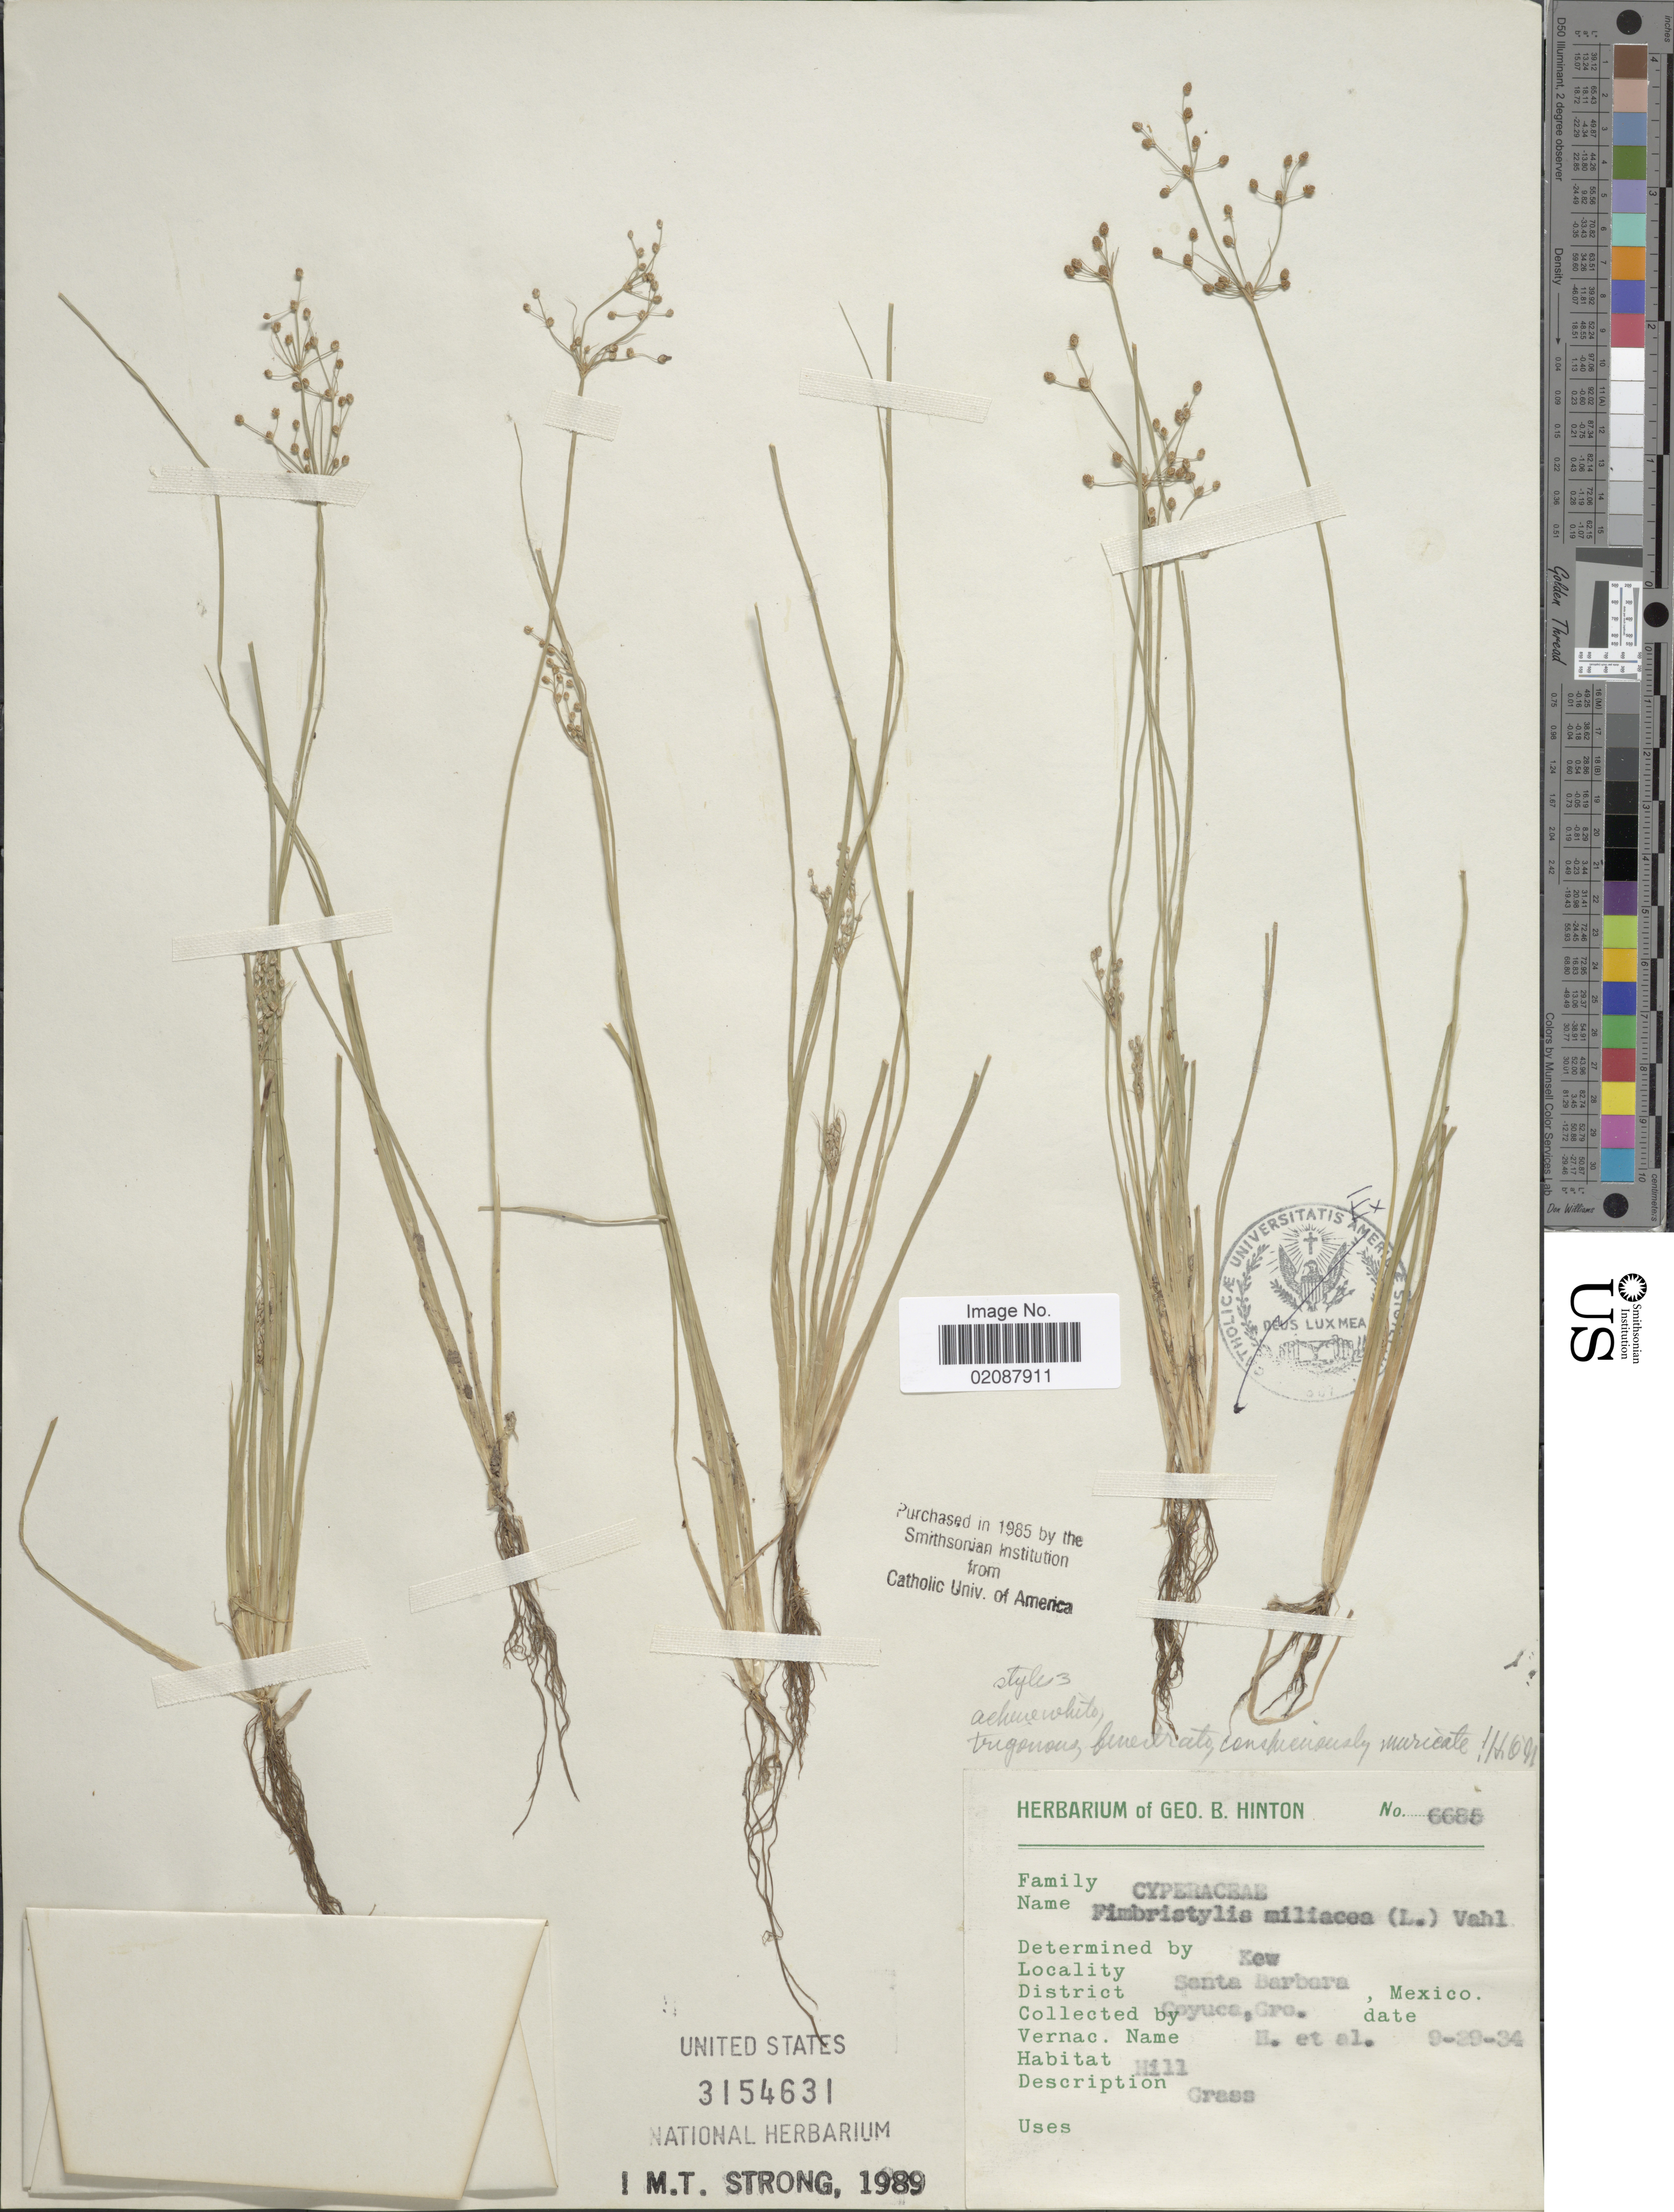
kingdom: Plantae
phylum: Tracheophyta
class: Liliopsida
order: Poales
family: Cyperaceae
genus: Fimbristylis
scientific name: Fimbristylis littoralis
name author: Gaudich.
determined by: Strong, M. T., (US), Smithsonian Institution - National Museum of Natural History (UNITED STATES)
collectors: G. B. Hinton & et al.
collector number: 6685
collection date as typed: Transcribed d/m/y: 29/9/34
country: Mexico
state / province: Guerrero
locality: Santa Barbara. District Coyuca, Gro.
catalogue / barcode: US 3154631